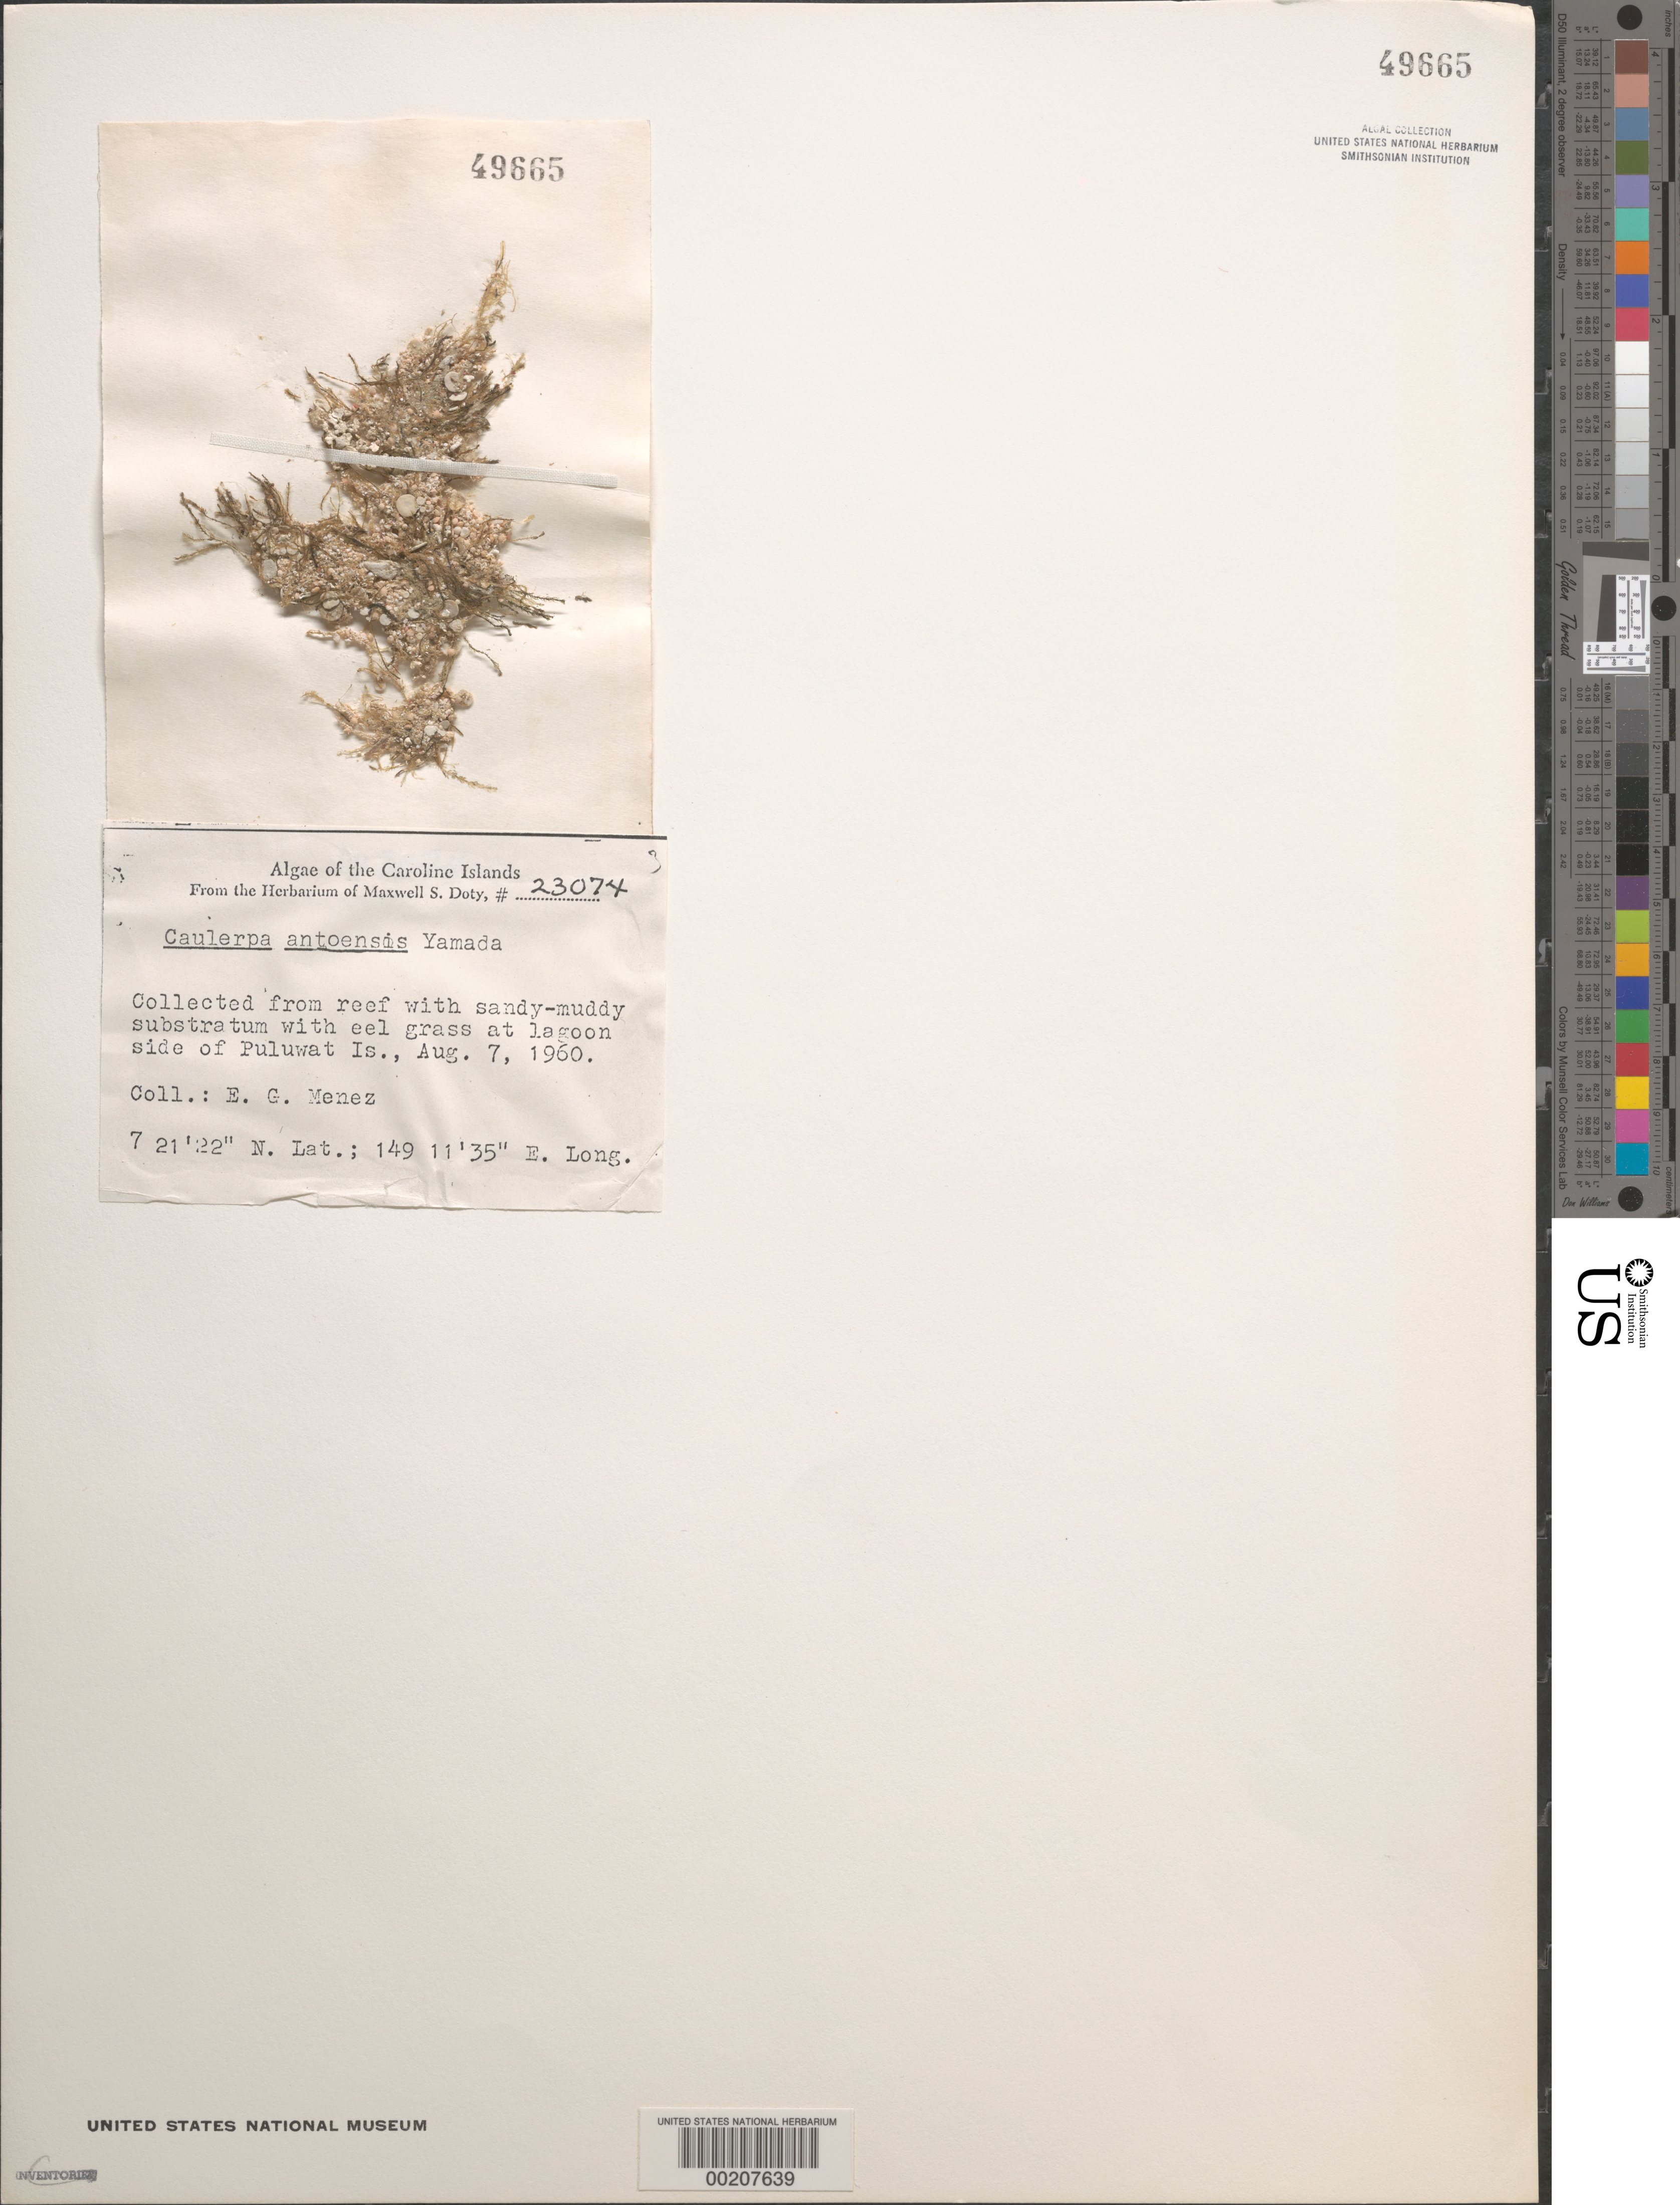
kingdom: Plantae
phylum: Chlorophyta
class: Ulvophyceae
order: Bryopsidales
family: Caulerpaceae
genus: Caulerpa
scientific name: Caulerpa antoensis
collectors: Meñez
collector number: MSD 23074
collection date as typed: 07 Aug 1960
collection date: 1960-08-07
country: Micronesia, Federated States of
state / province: Truk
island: Puluwat Atoll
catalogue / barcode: US 49665